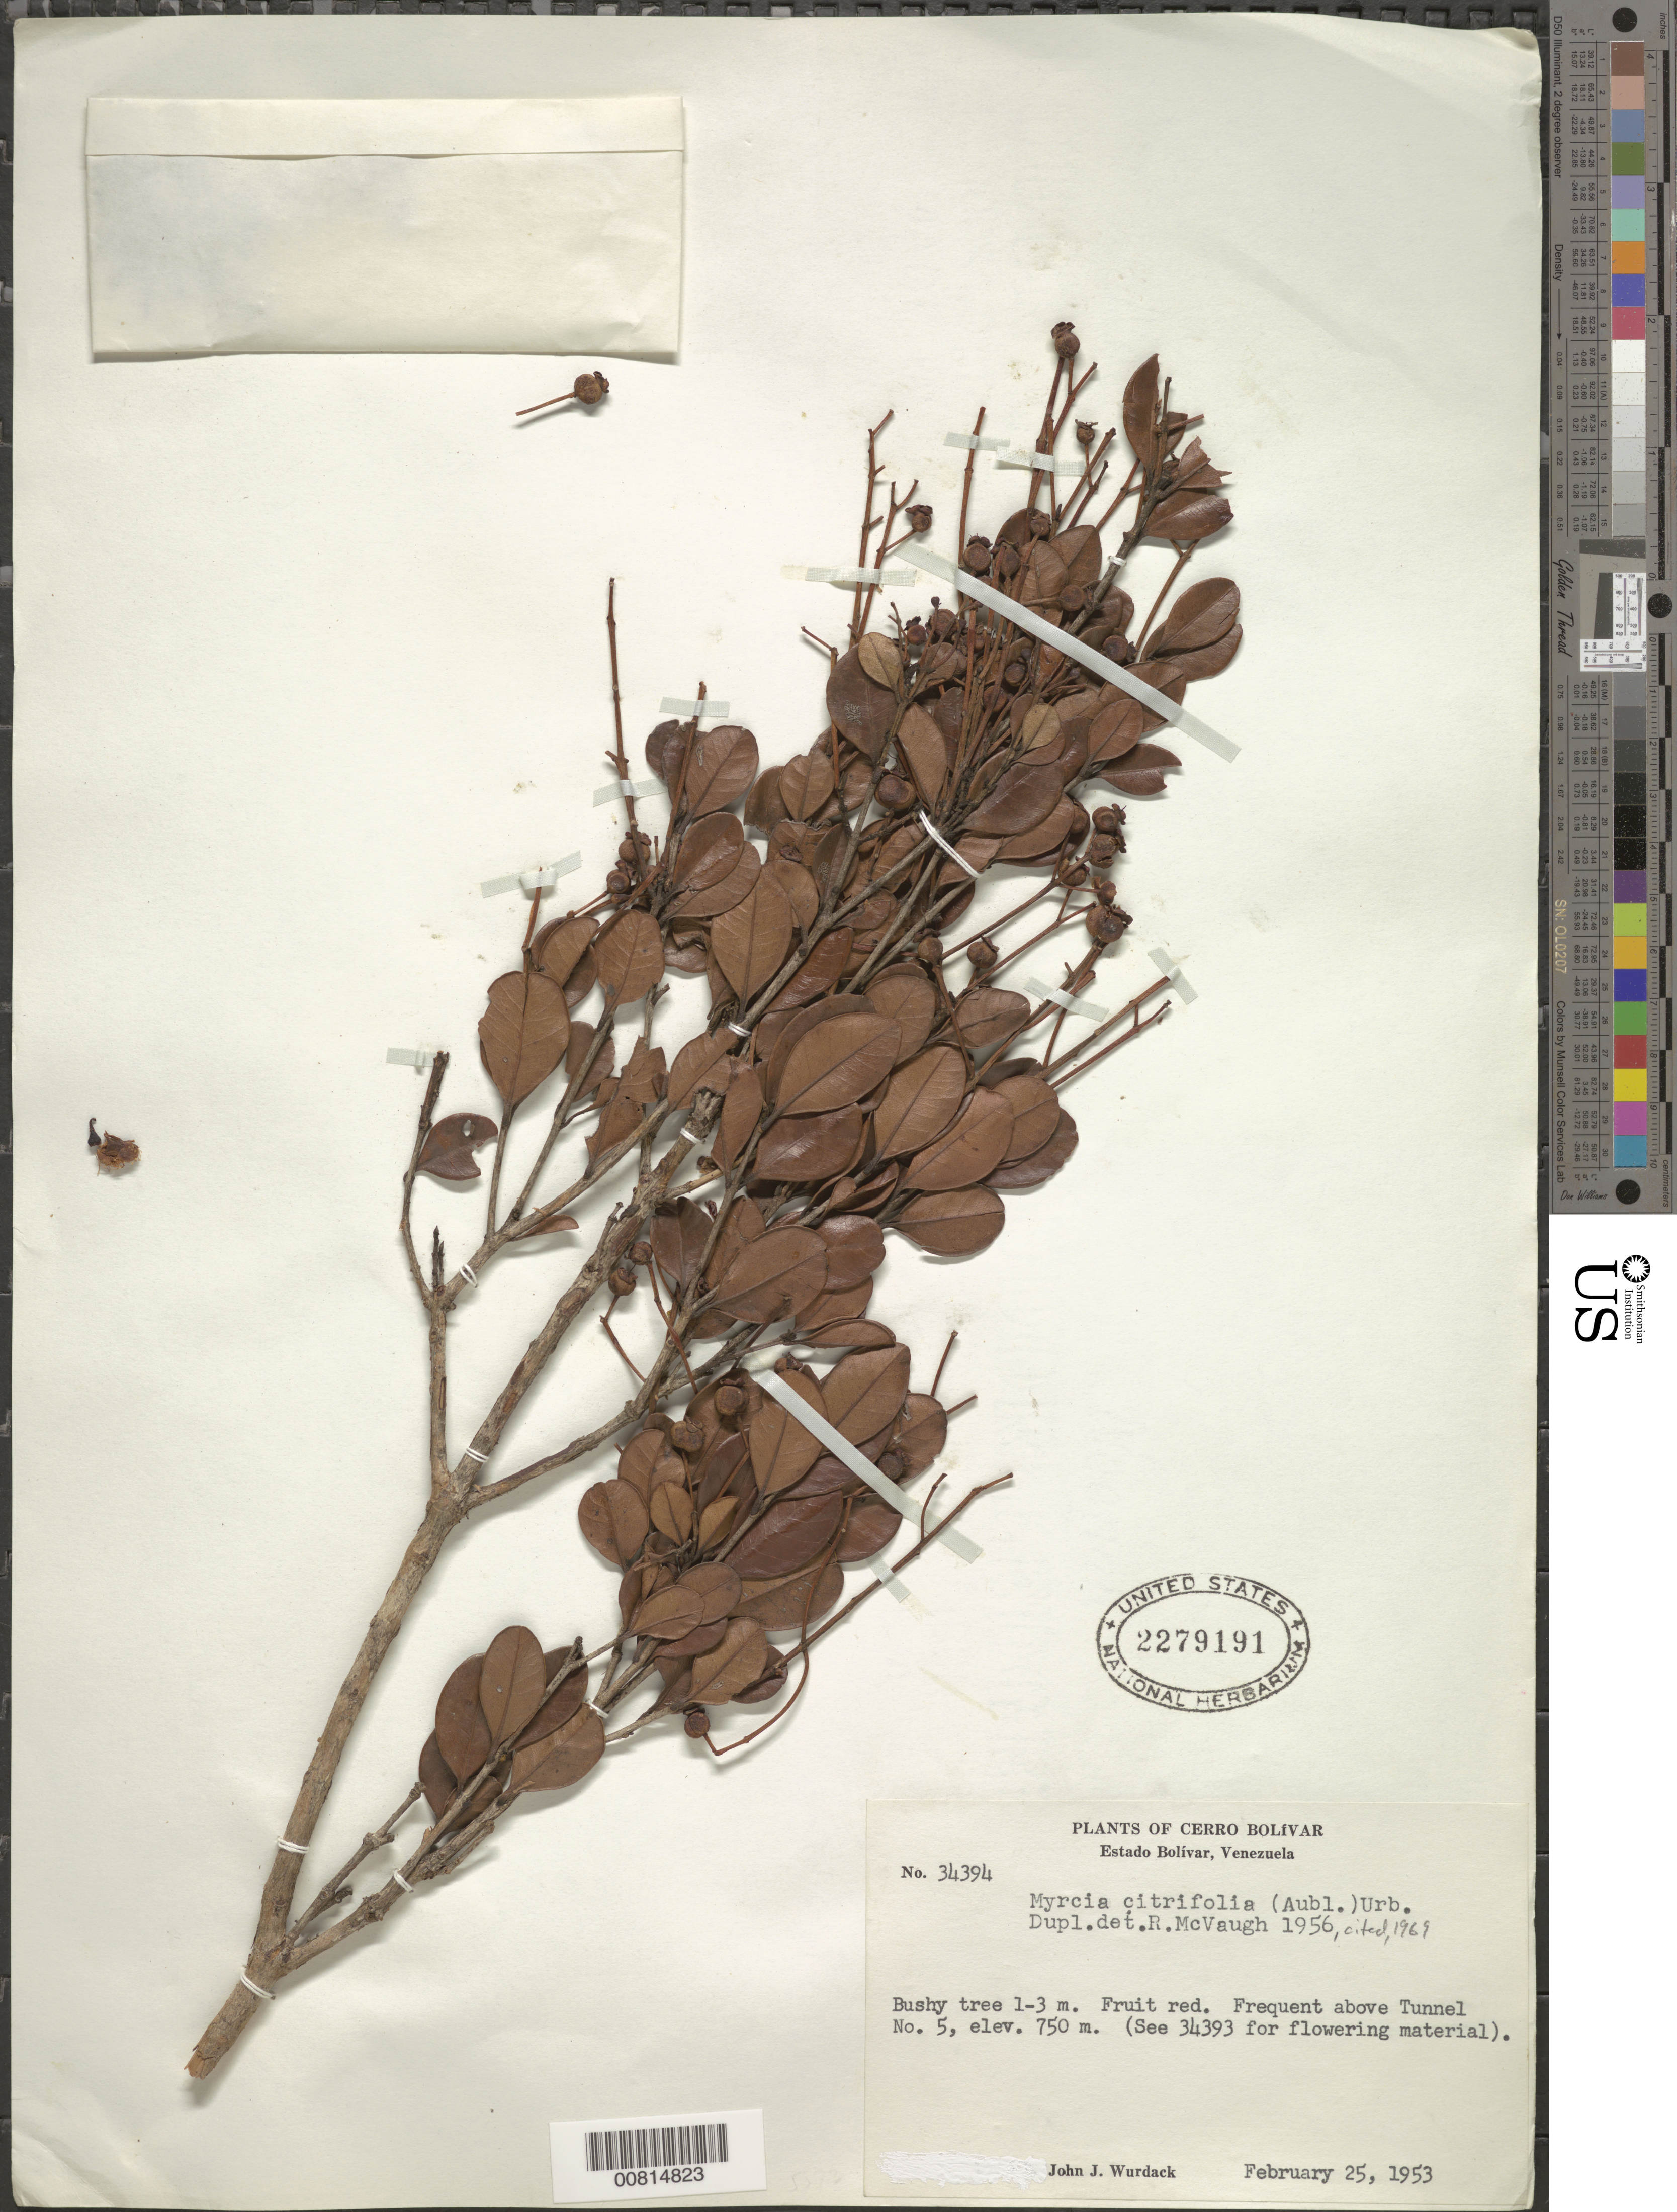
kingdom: Plantae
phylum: Tracheophyta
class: Magnoliopsida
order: Myrtales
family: Myrtaceae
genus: Myrcia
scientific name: Myrcia citrifolia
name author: (Aubl.) Urb.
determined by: McVaugh, R.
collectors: J. J. Wurdack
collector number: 34394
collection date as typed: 25-Feb-53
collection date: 1953-02-25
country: Venezuela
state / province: Bolívar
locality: Tunnel E-5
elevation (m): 750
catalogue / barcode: US 2279191